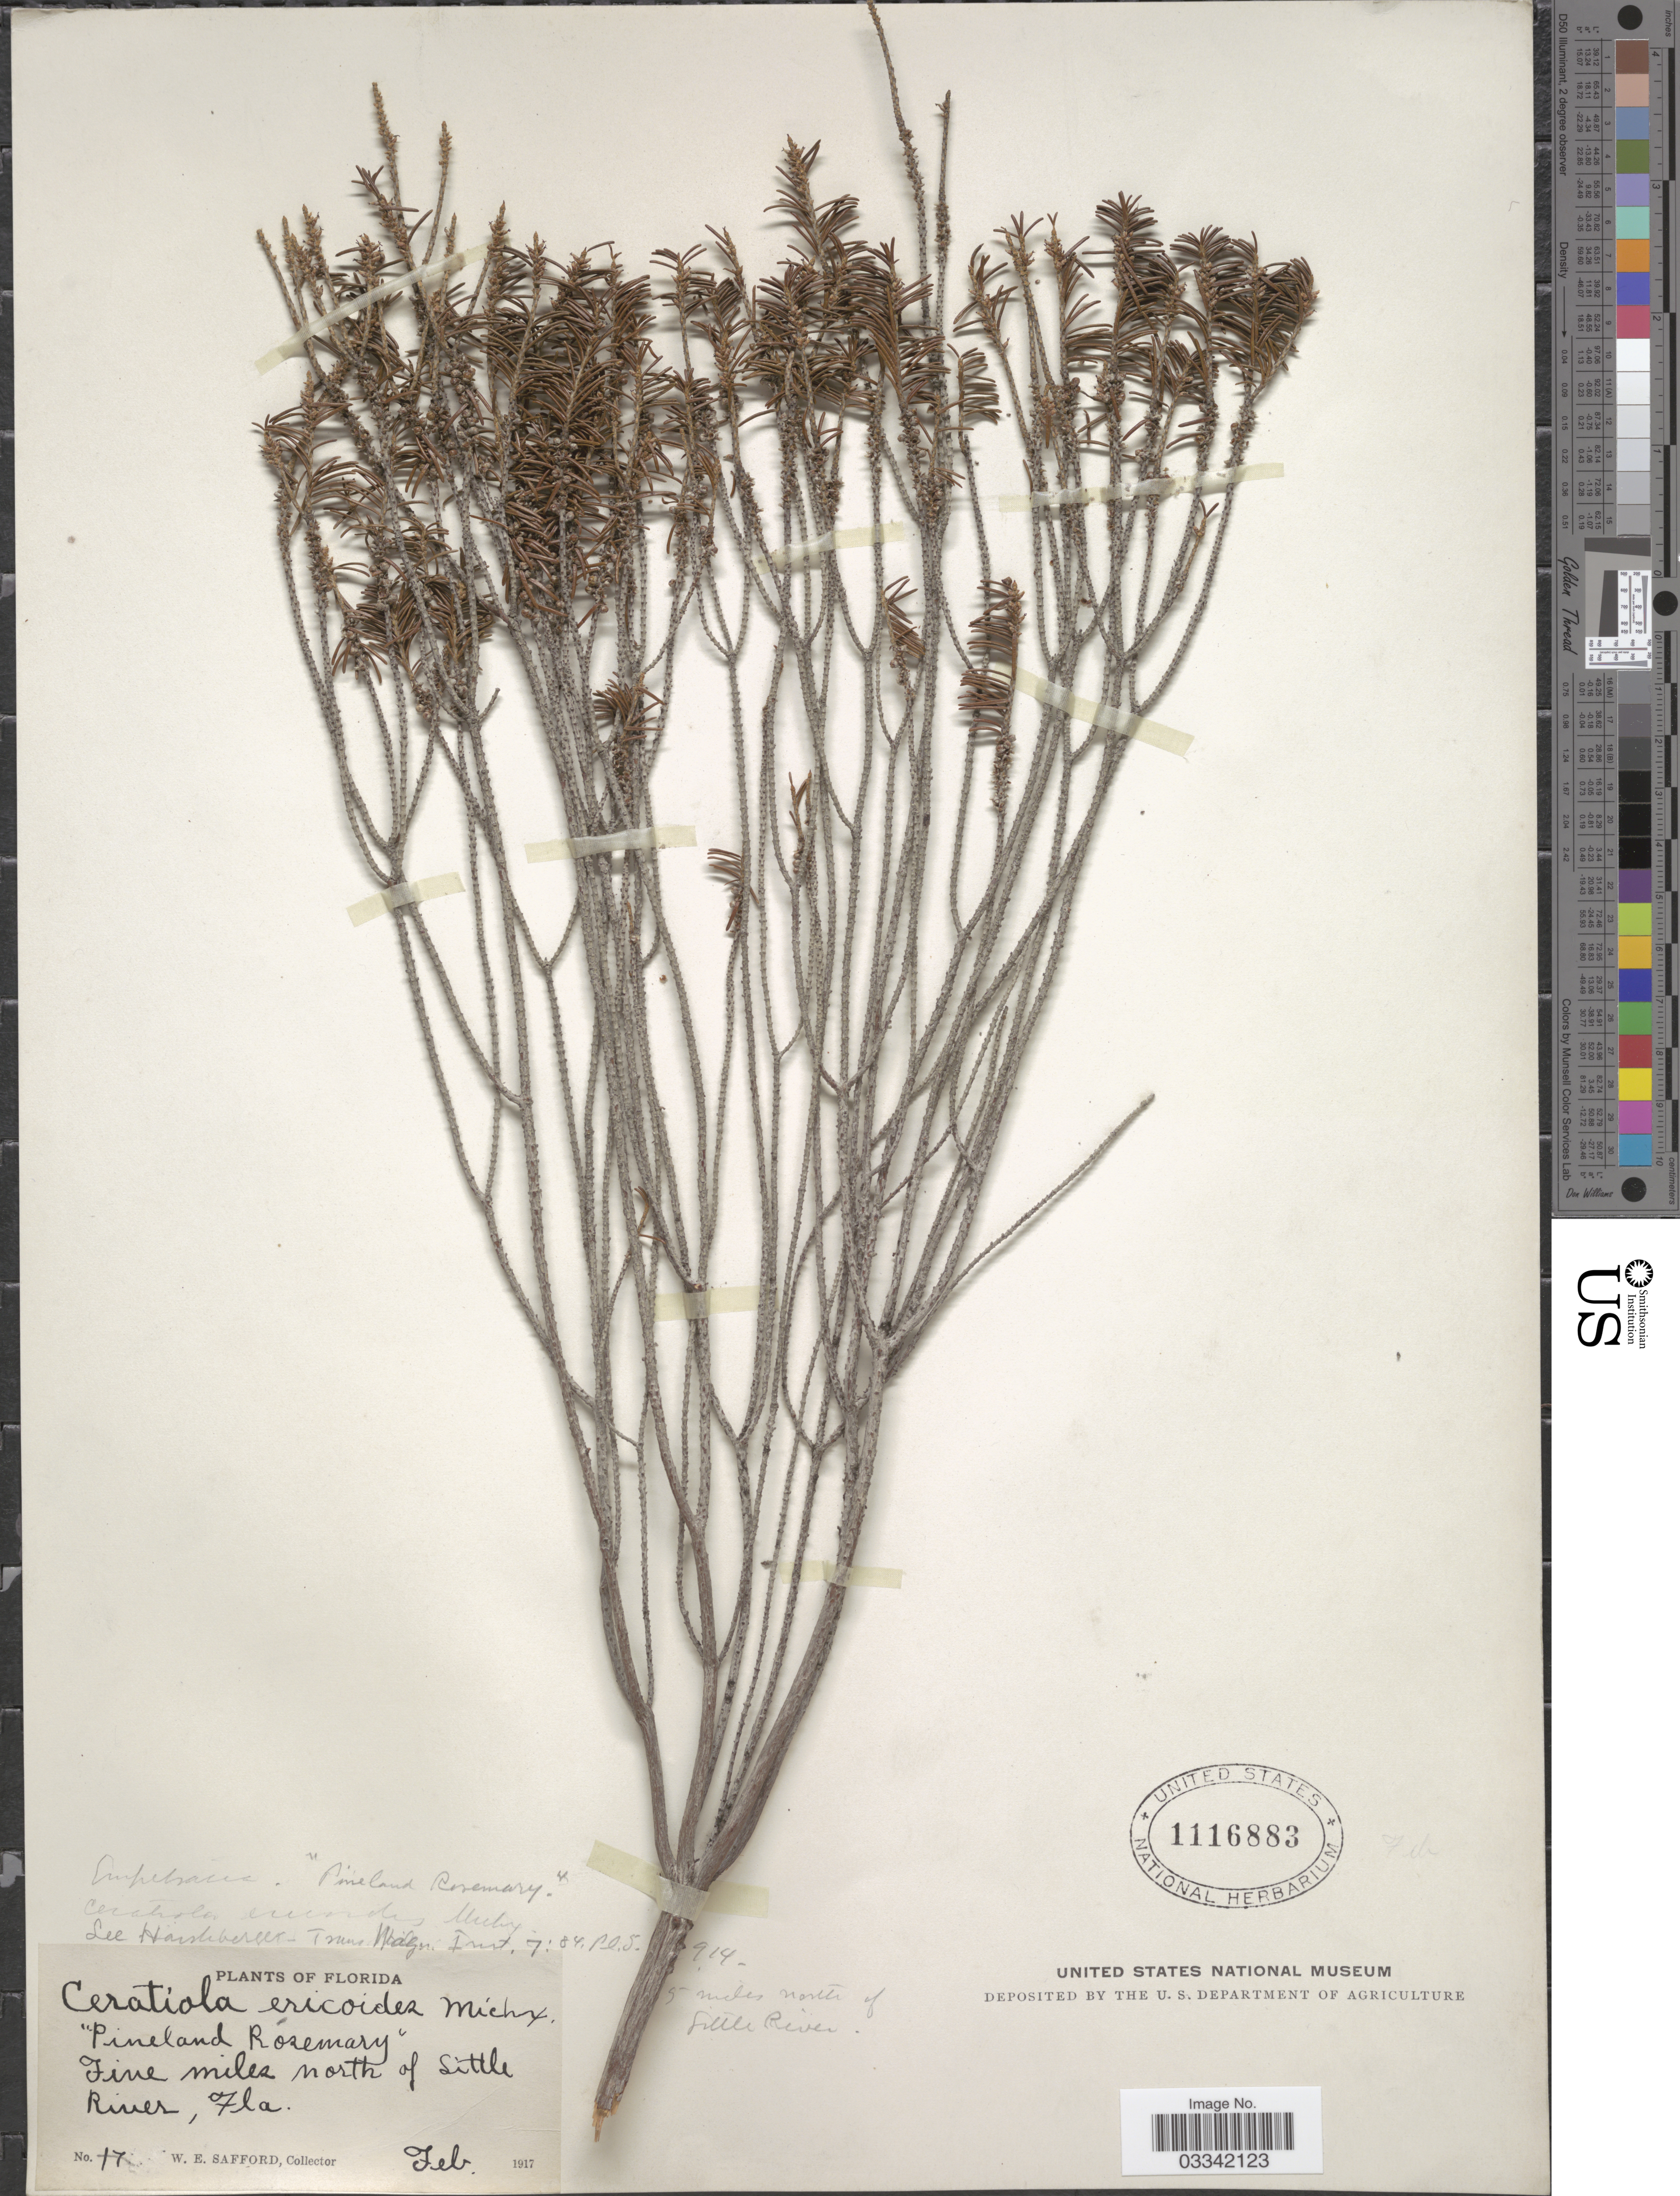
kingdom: Plantae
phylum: Tracheophyta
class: Magnoliopsida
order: Ericales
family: Ericaceae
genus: Ceratiola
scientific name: Ceratiola ericoides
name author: Michx.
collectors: W. E. Safford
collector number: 17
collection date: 1917-02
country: United States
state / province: Florida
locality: Five miles north of Little River.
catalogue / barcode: US 1116883